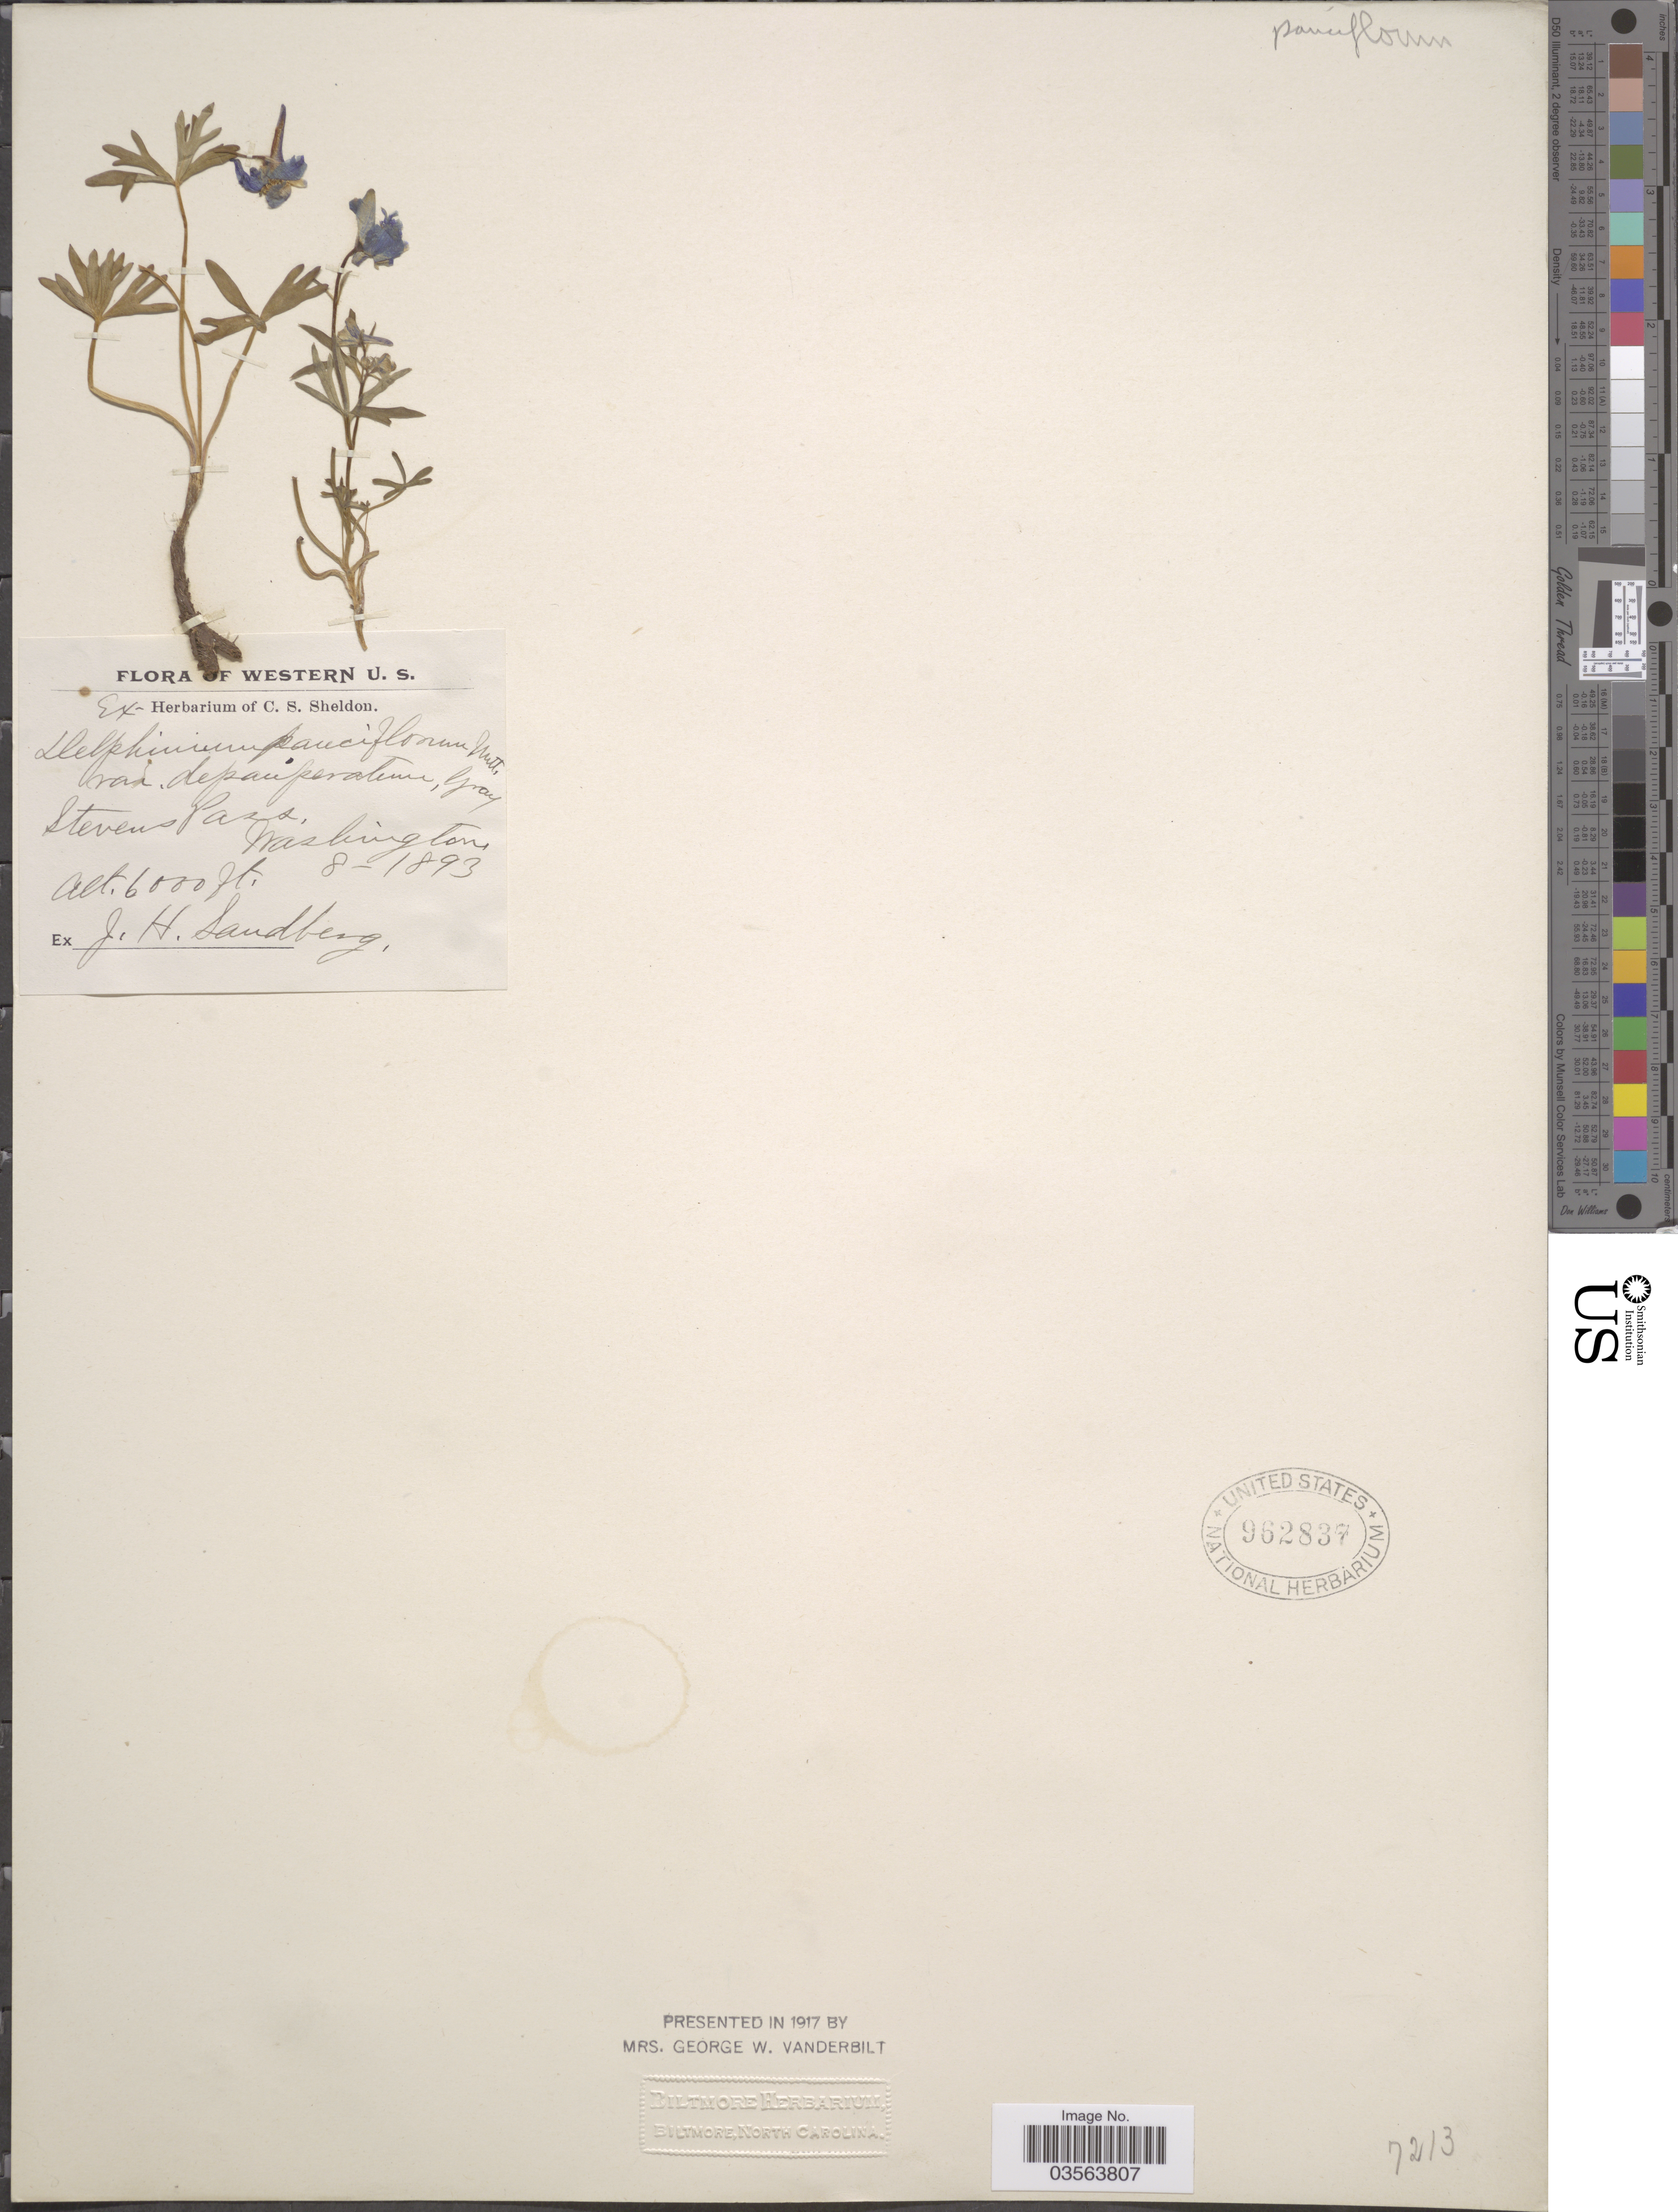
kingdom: Plantae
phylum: Tracheophyta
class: Magnoliopsida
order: Ranunculales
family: Ranunculaceae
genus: Delphinium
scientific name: Delphinium nuttallianum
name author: E. Pritz. ex Walpers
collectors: J. H. Sandberg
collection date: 1893-08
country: United States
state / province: Washington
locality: Western U. S. Stevens Pass.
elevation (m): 1829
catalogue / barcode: US 962837